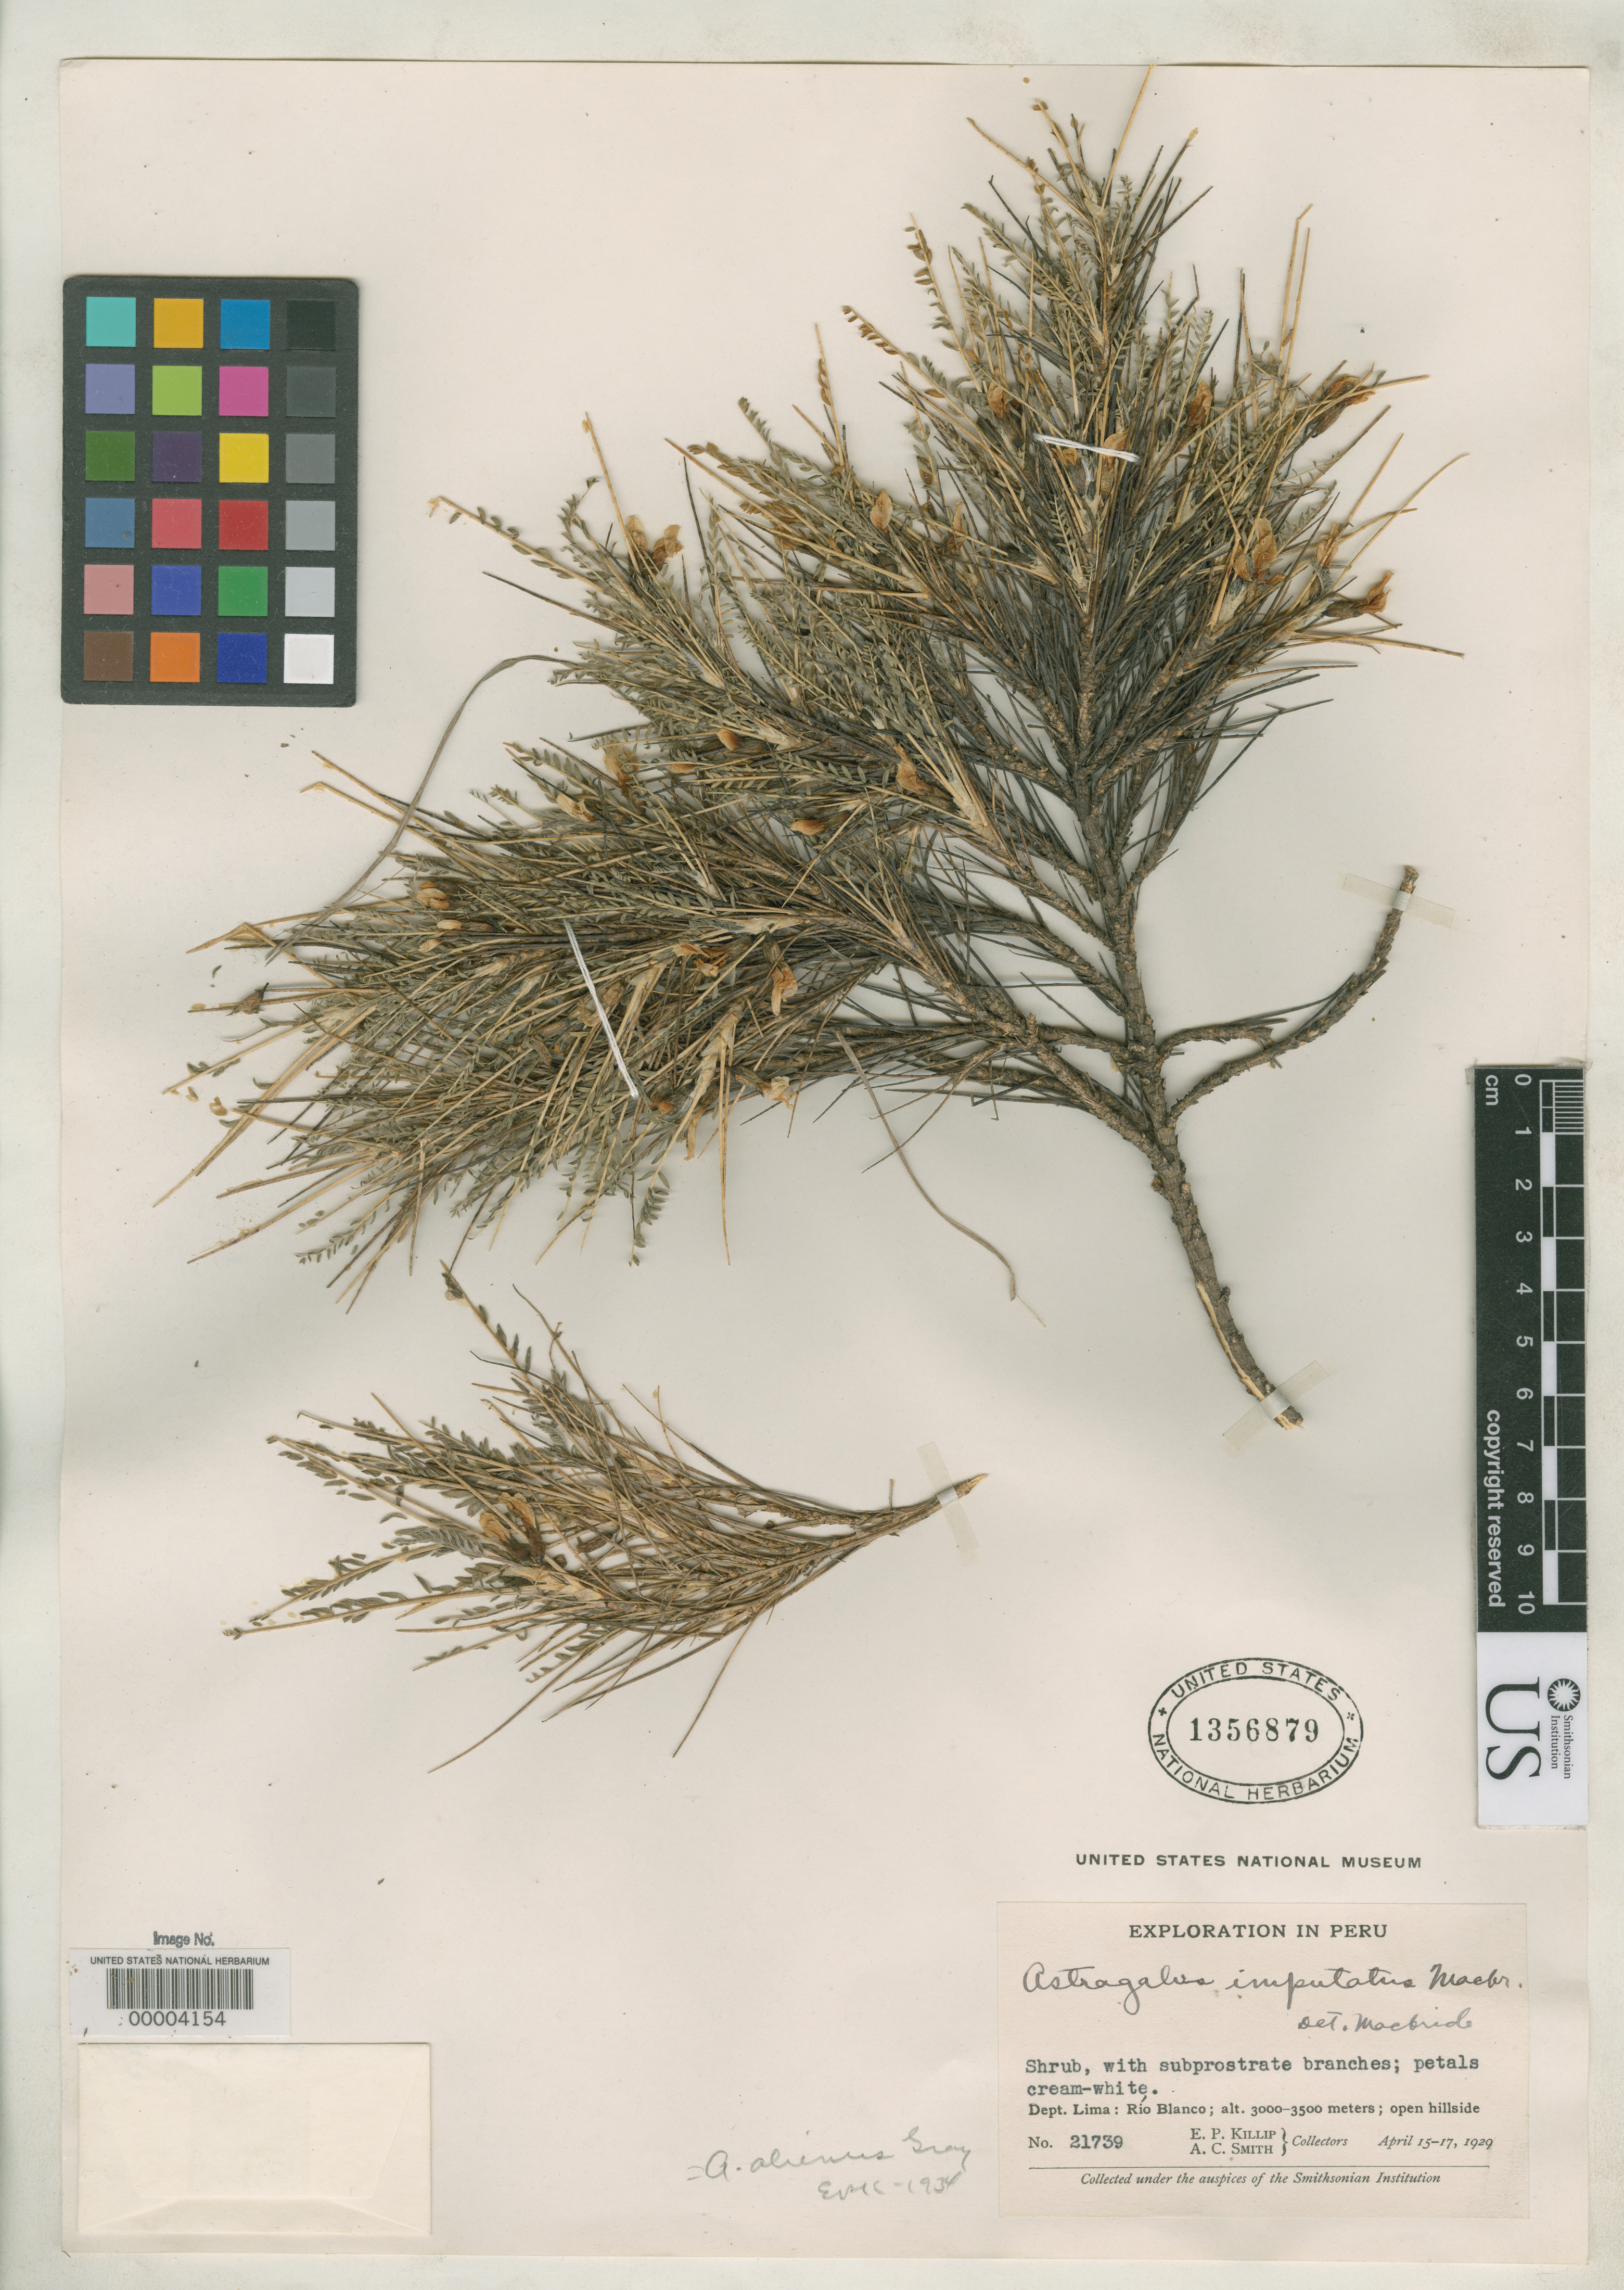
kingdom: Plantae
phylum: Tracheophyta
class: Magnoliopsida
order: Fabales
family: Fabaceae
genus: Astragalus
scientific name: Astragalus imputatus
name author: J.F. Macbr.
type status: Isotype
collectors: E. P. Killip & A. C. Smith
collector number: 21739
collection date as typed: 15 Apr 1929 to 17 Apr 1929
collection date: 1929-04-15/1929-04-17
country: Peru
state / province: Lima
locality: Rio Blanco.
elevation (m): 3000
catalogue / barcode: US 1356879